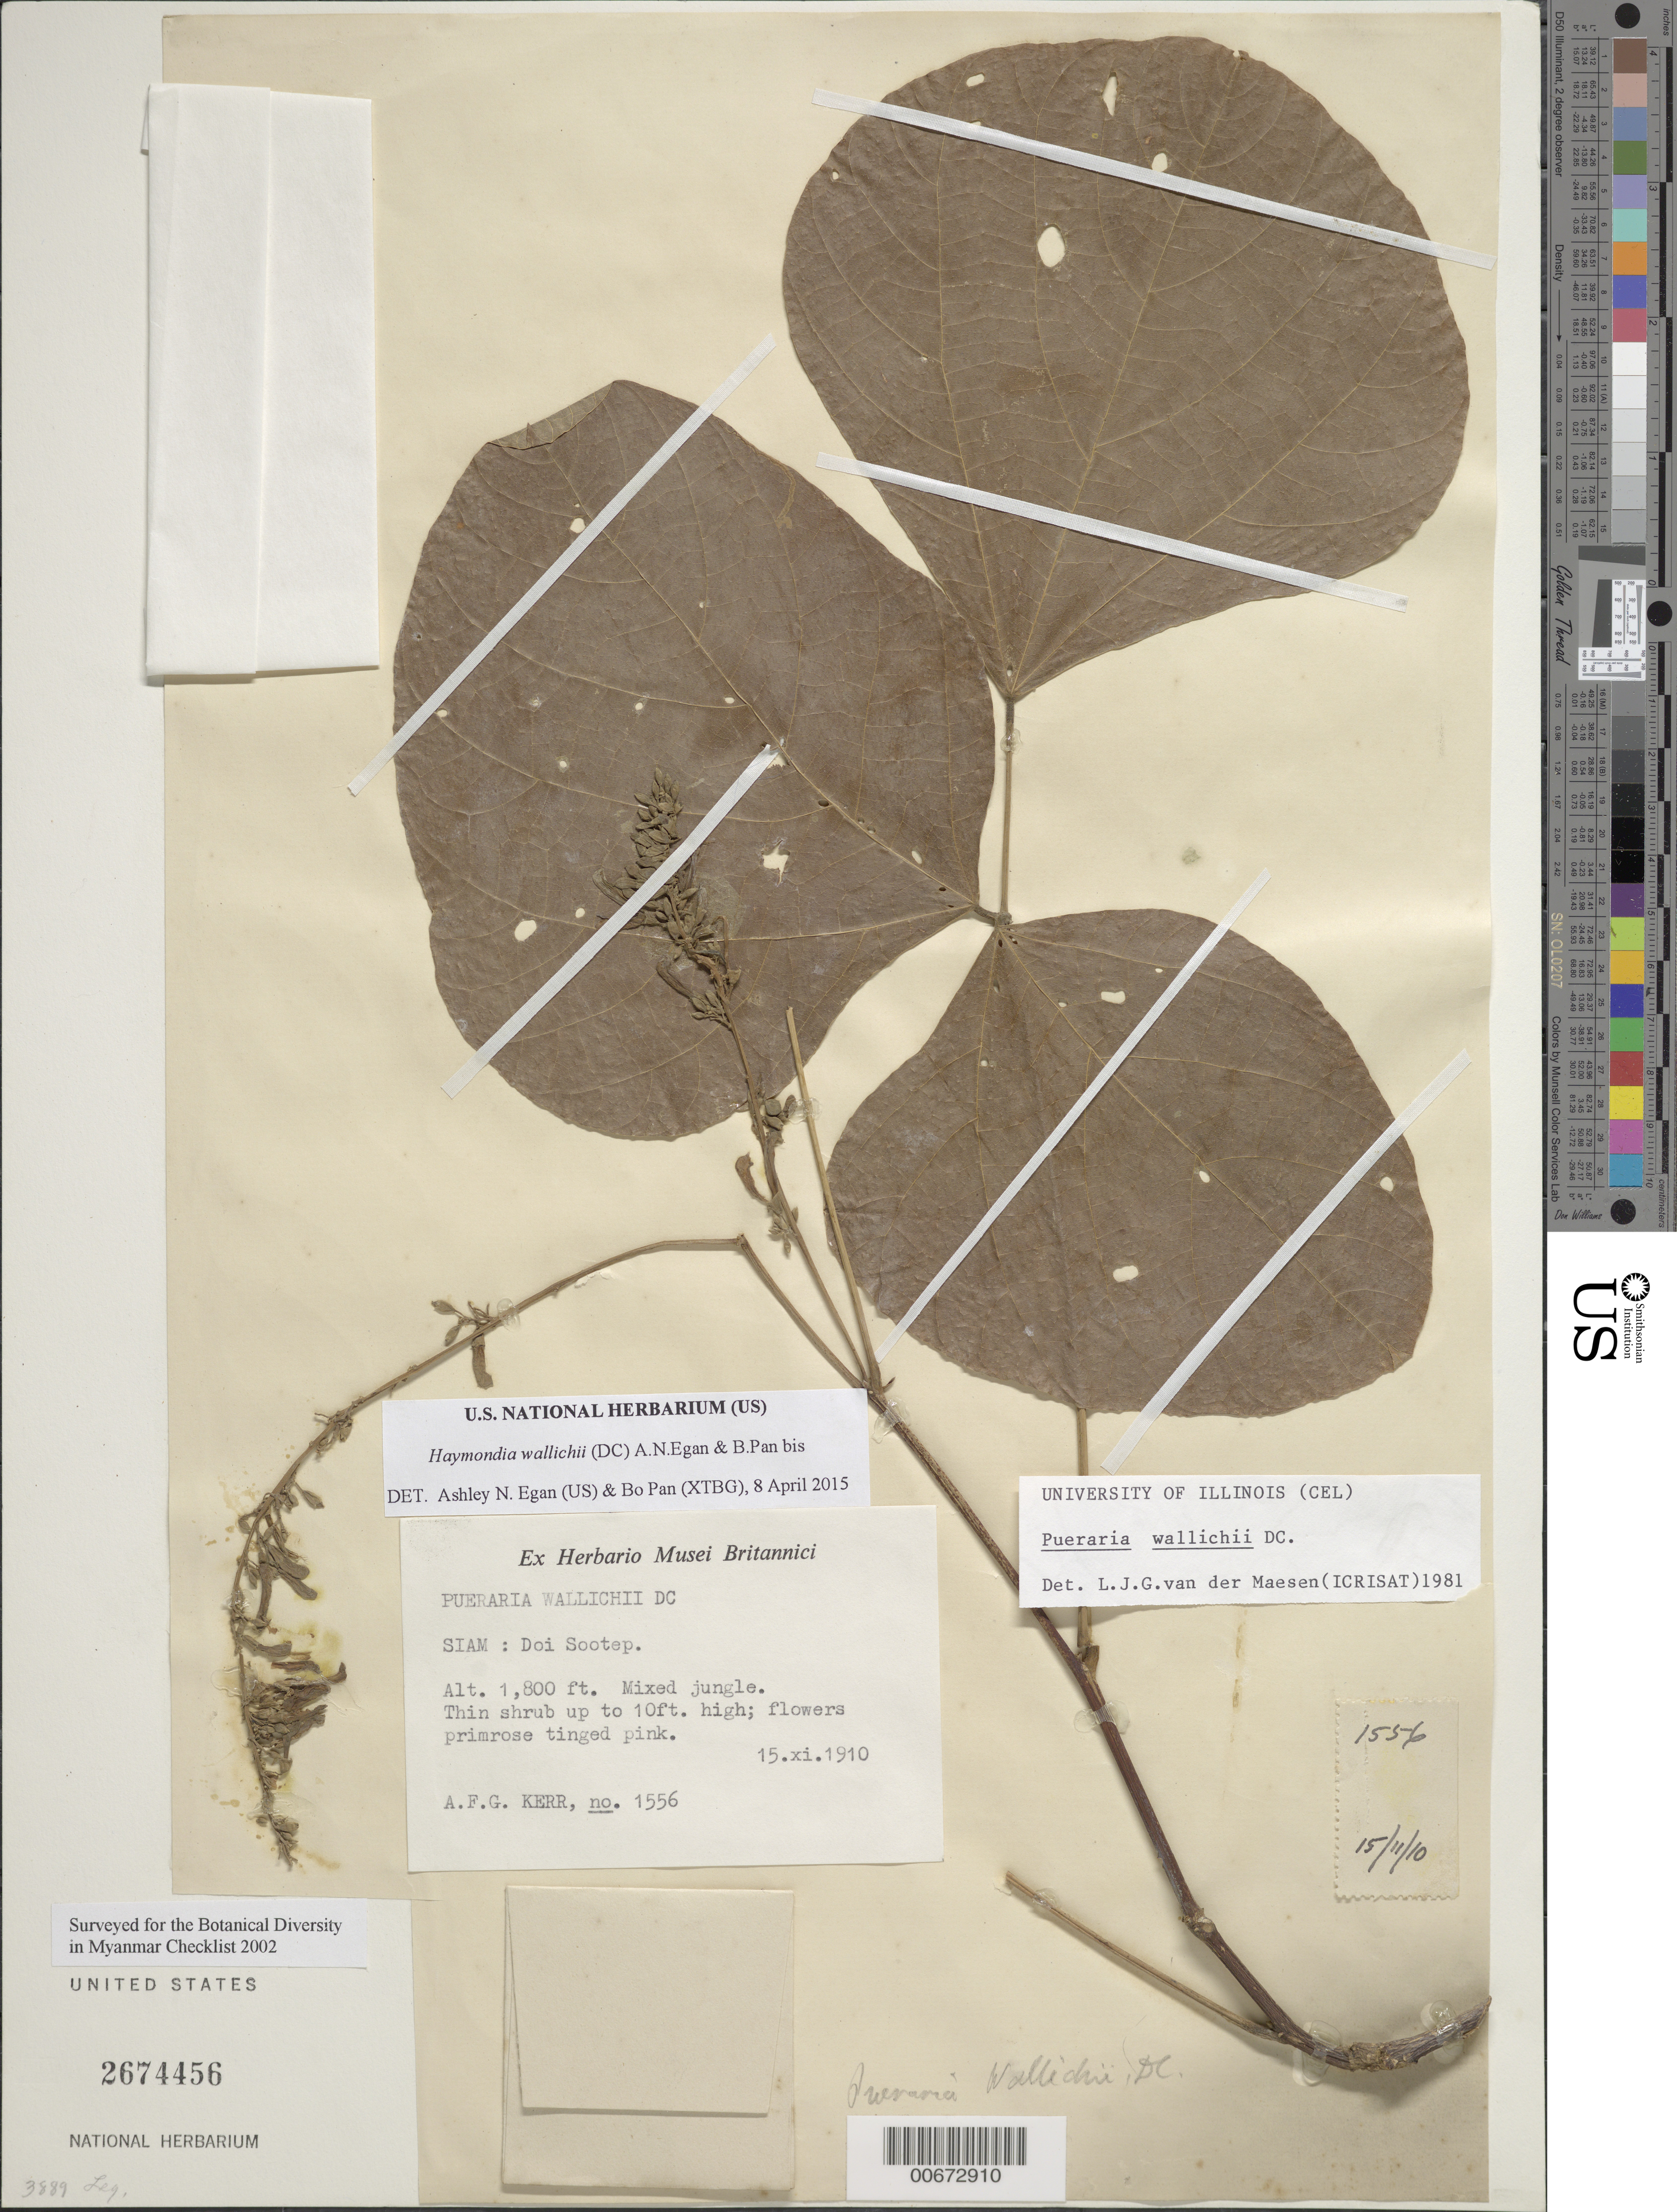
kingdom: Plantae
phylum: Tracheophyta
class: Magnoliopsida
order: Fabales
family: Fabaceae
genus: Haymondia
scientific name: Haymondia wallichii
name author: (DC.) A.N. Egan & B. Pan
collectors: A. F. G. Kerr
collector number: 1556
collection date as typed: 15 Nov 1910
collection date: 1910-11-15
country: Thailand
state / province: Chiang Mai (?)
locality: Doi Sootep [Doi Suthep?]. [Country recorded as Siam.]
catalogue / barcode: US 2674456